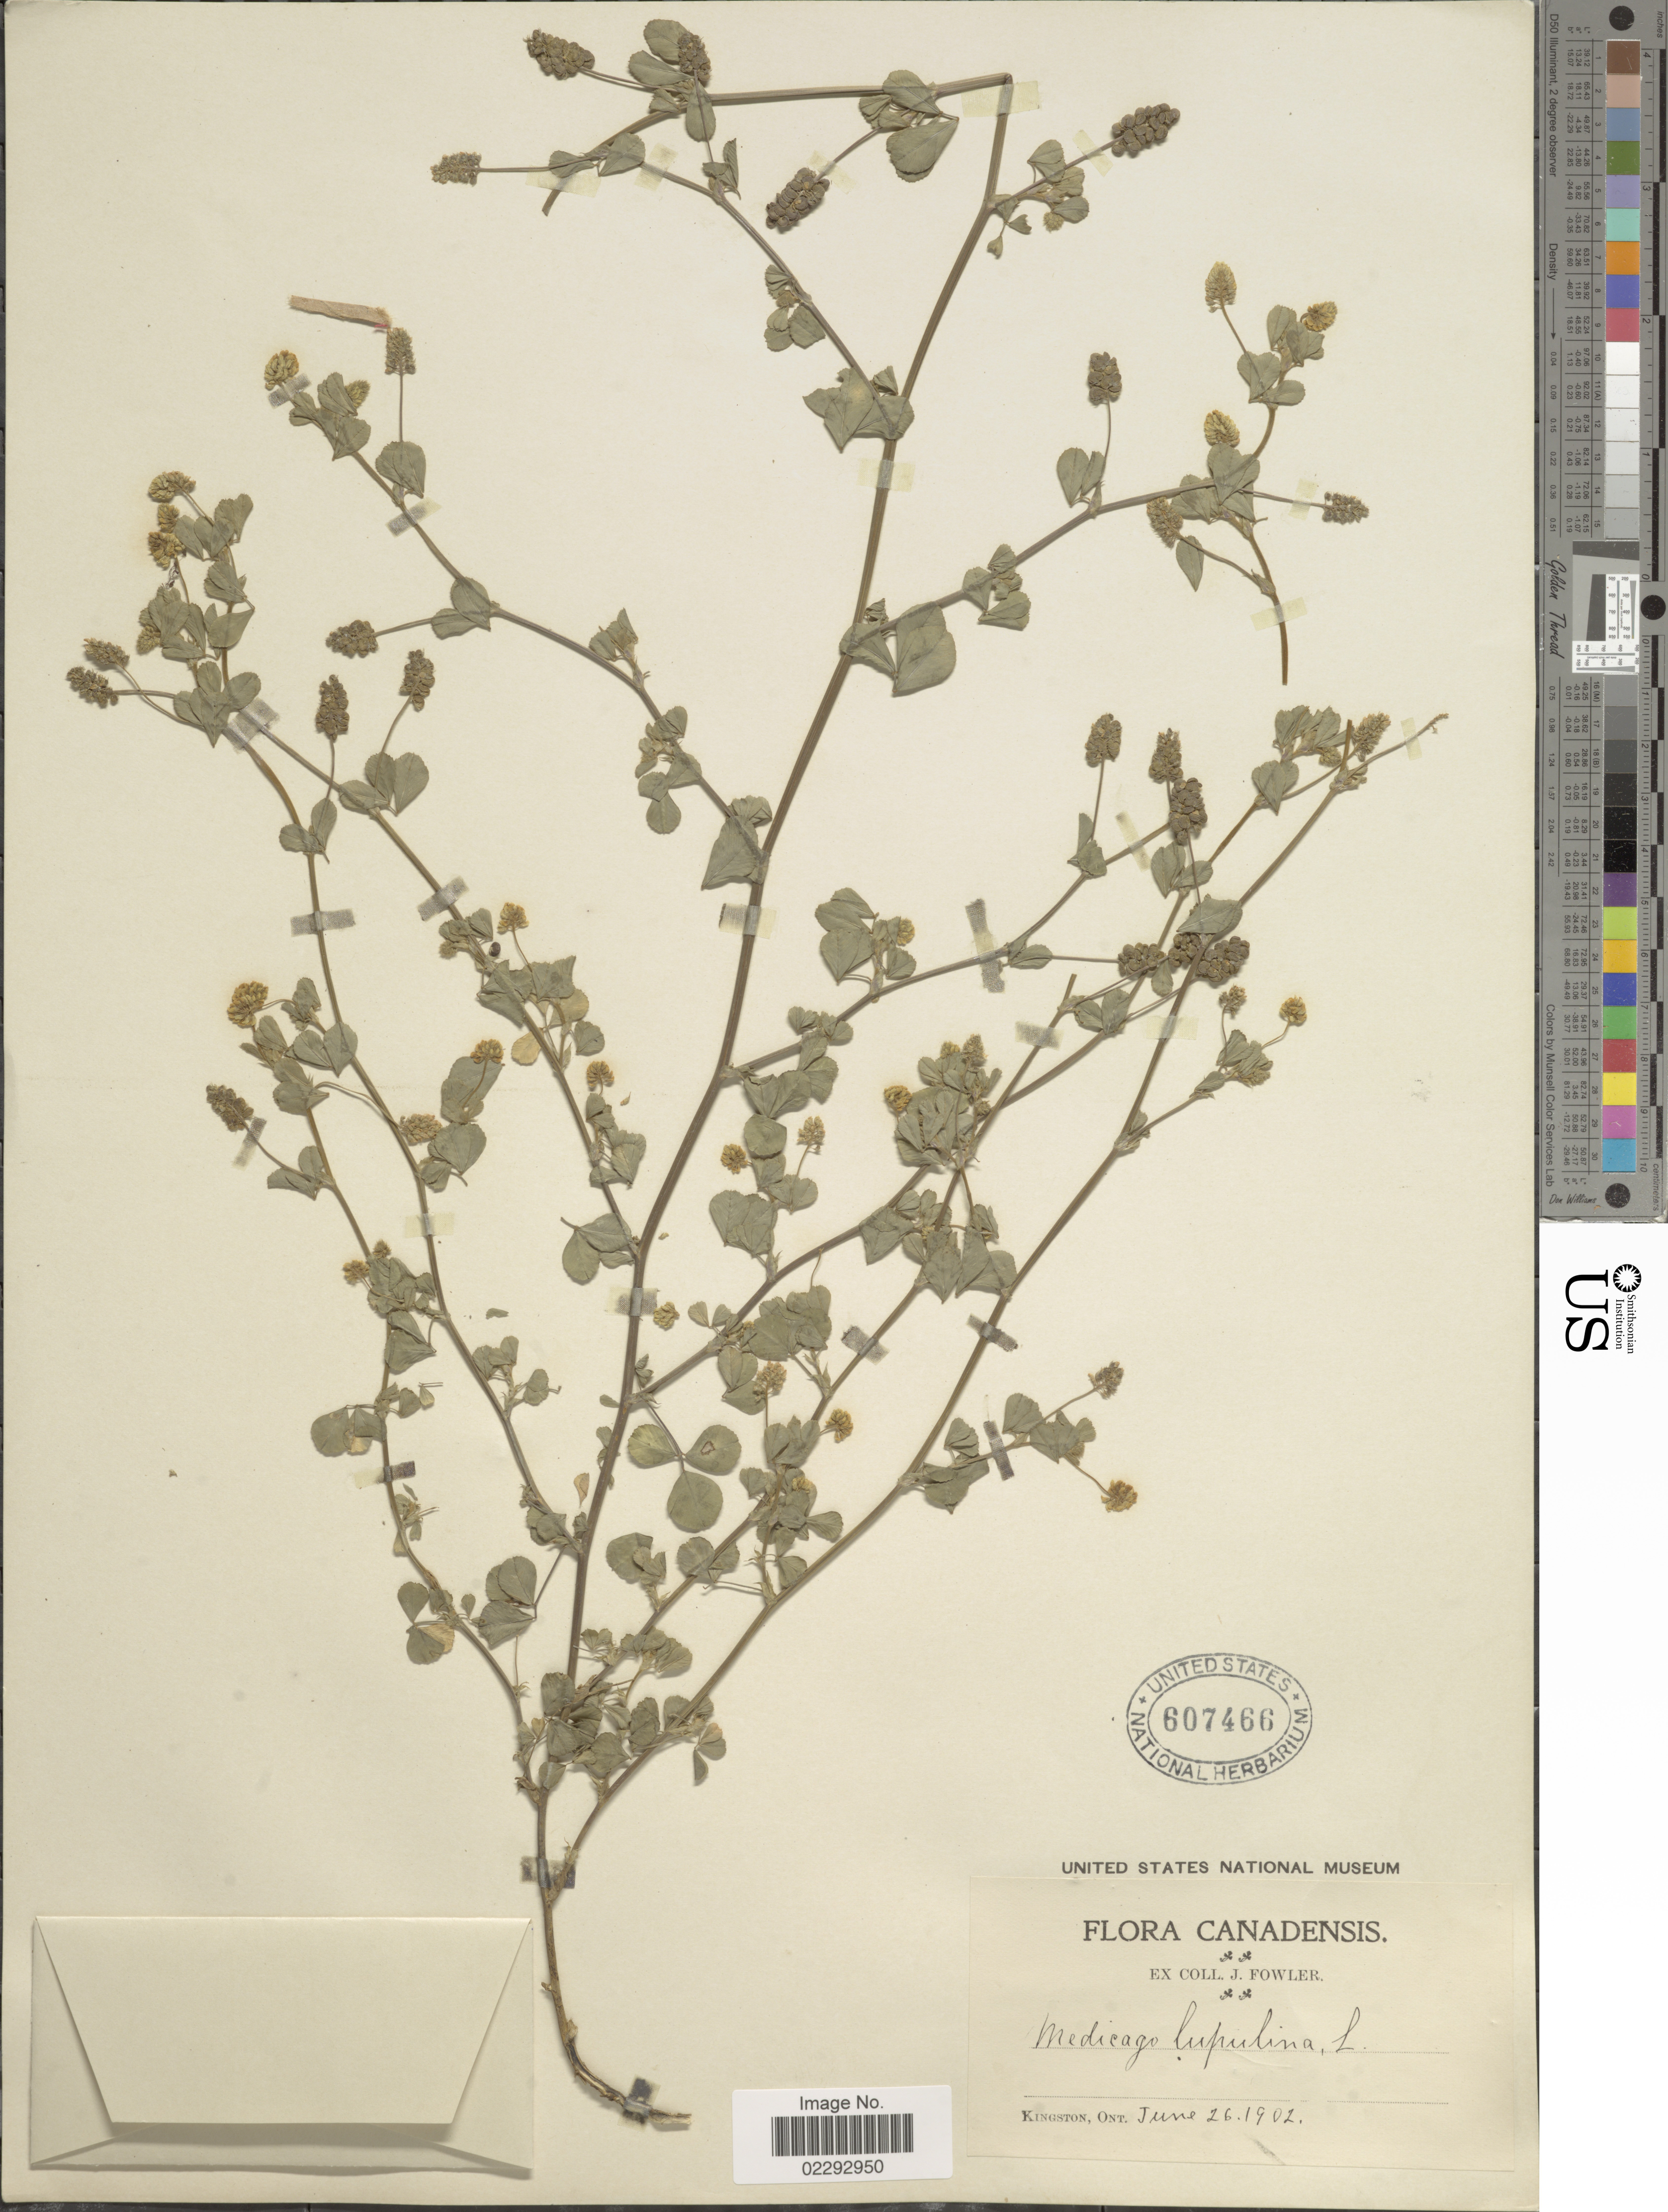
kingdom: Plantae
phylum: Tracheophyta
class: Magnoliopsida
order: Fabales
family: Fabaceae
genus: Medicago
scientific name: Medicago lupulina var. lupulina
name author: L.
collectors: J. P. Fowler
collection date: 1902-06-26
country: Canada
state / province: Ontario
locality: Kingston, Ont. Canadenses.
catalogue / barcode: US 607466